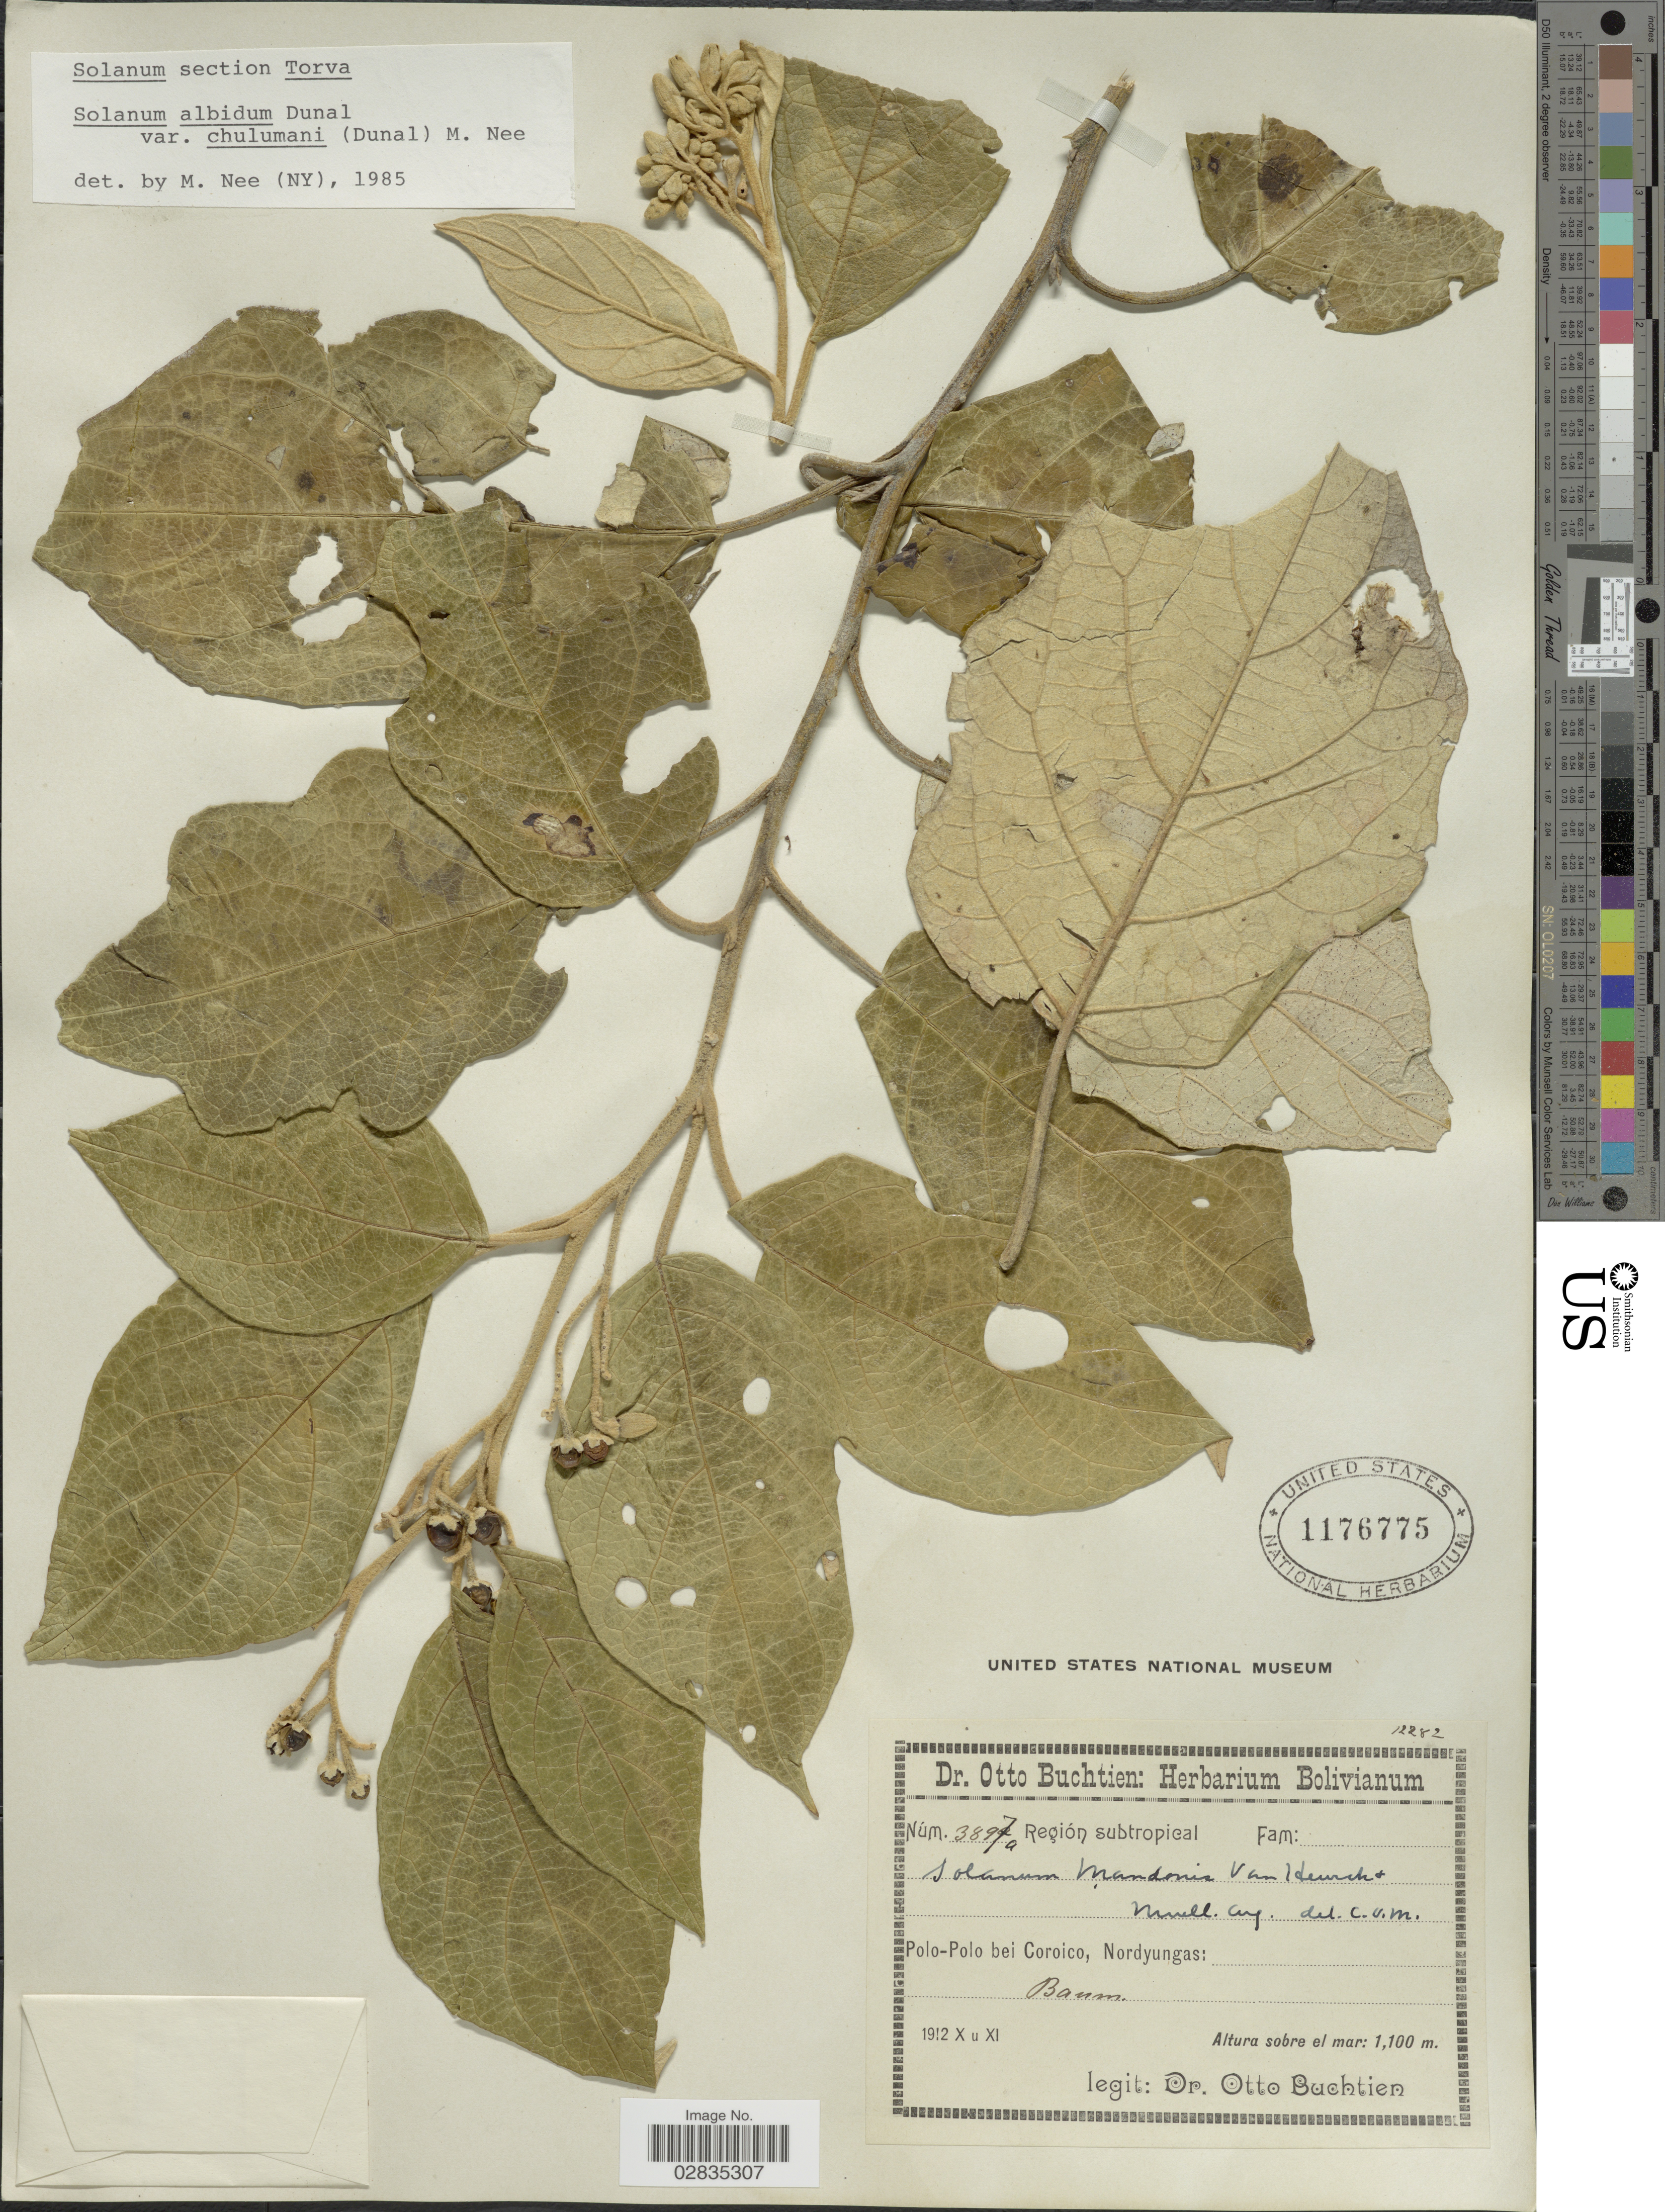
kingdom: Plantae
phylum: Tracheophyta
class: Magnoliopsida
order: Solanales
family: Solanaceae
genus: Solanum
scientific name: Solanum albidum var. chulumani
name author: (Dunal) M. Nee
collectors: O. Buchtien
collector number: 3897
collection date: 1912-10/1912-11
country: Bolivia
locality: Polo-Polo bei Coroico, Nordyungas: Baum.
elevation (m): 1100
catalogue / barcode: US 1176775